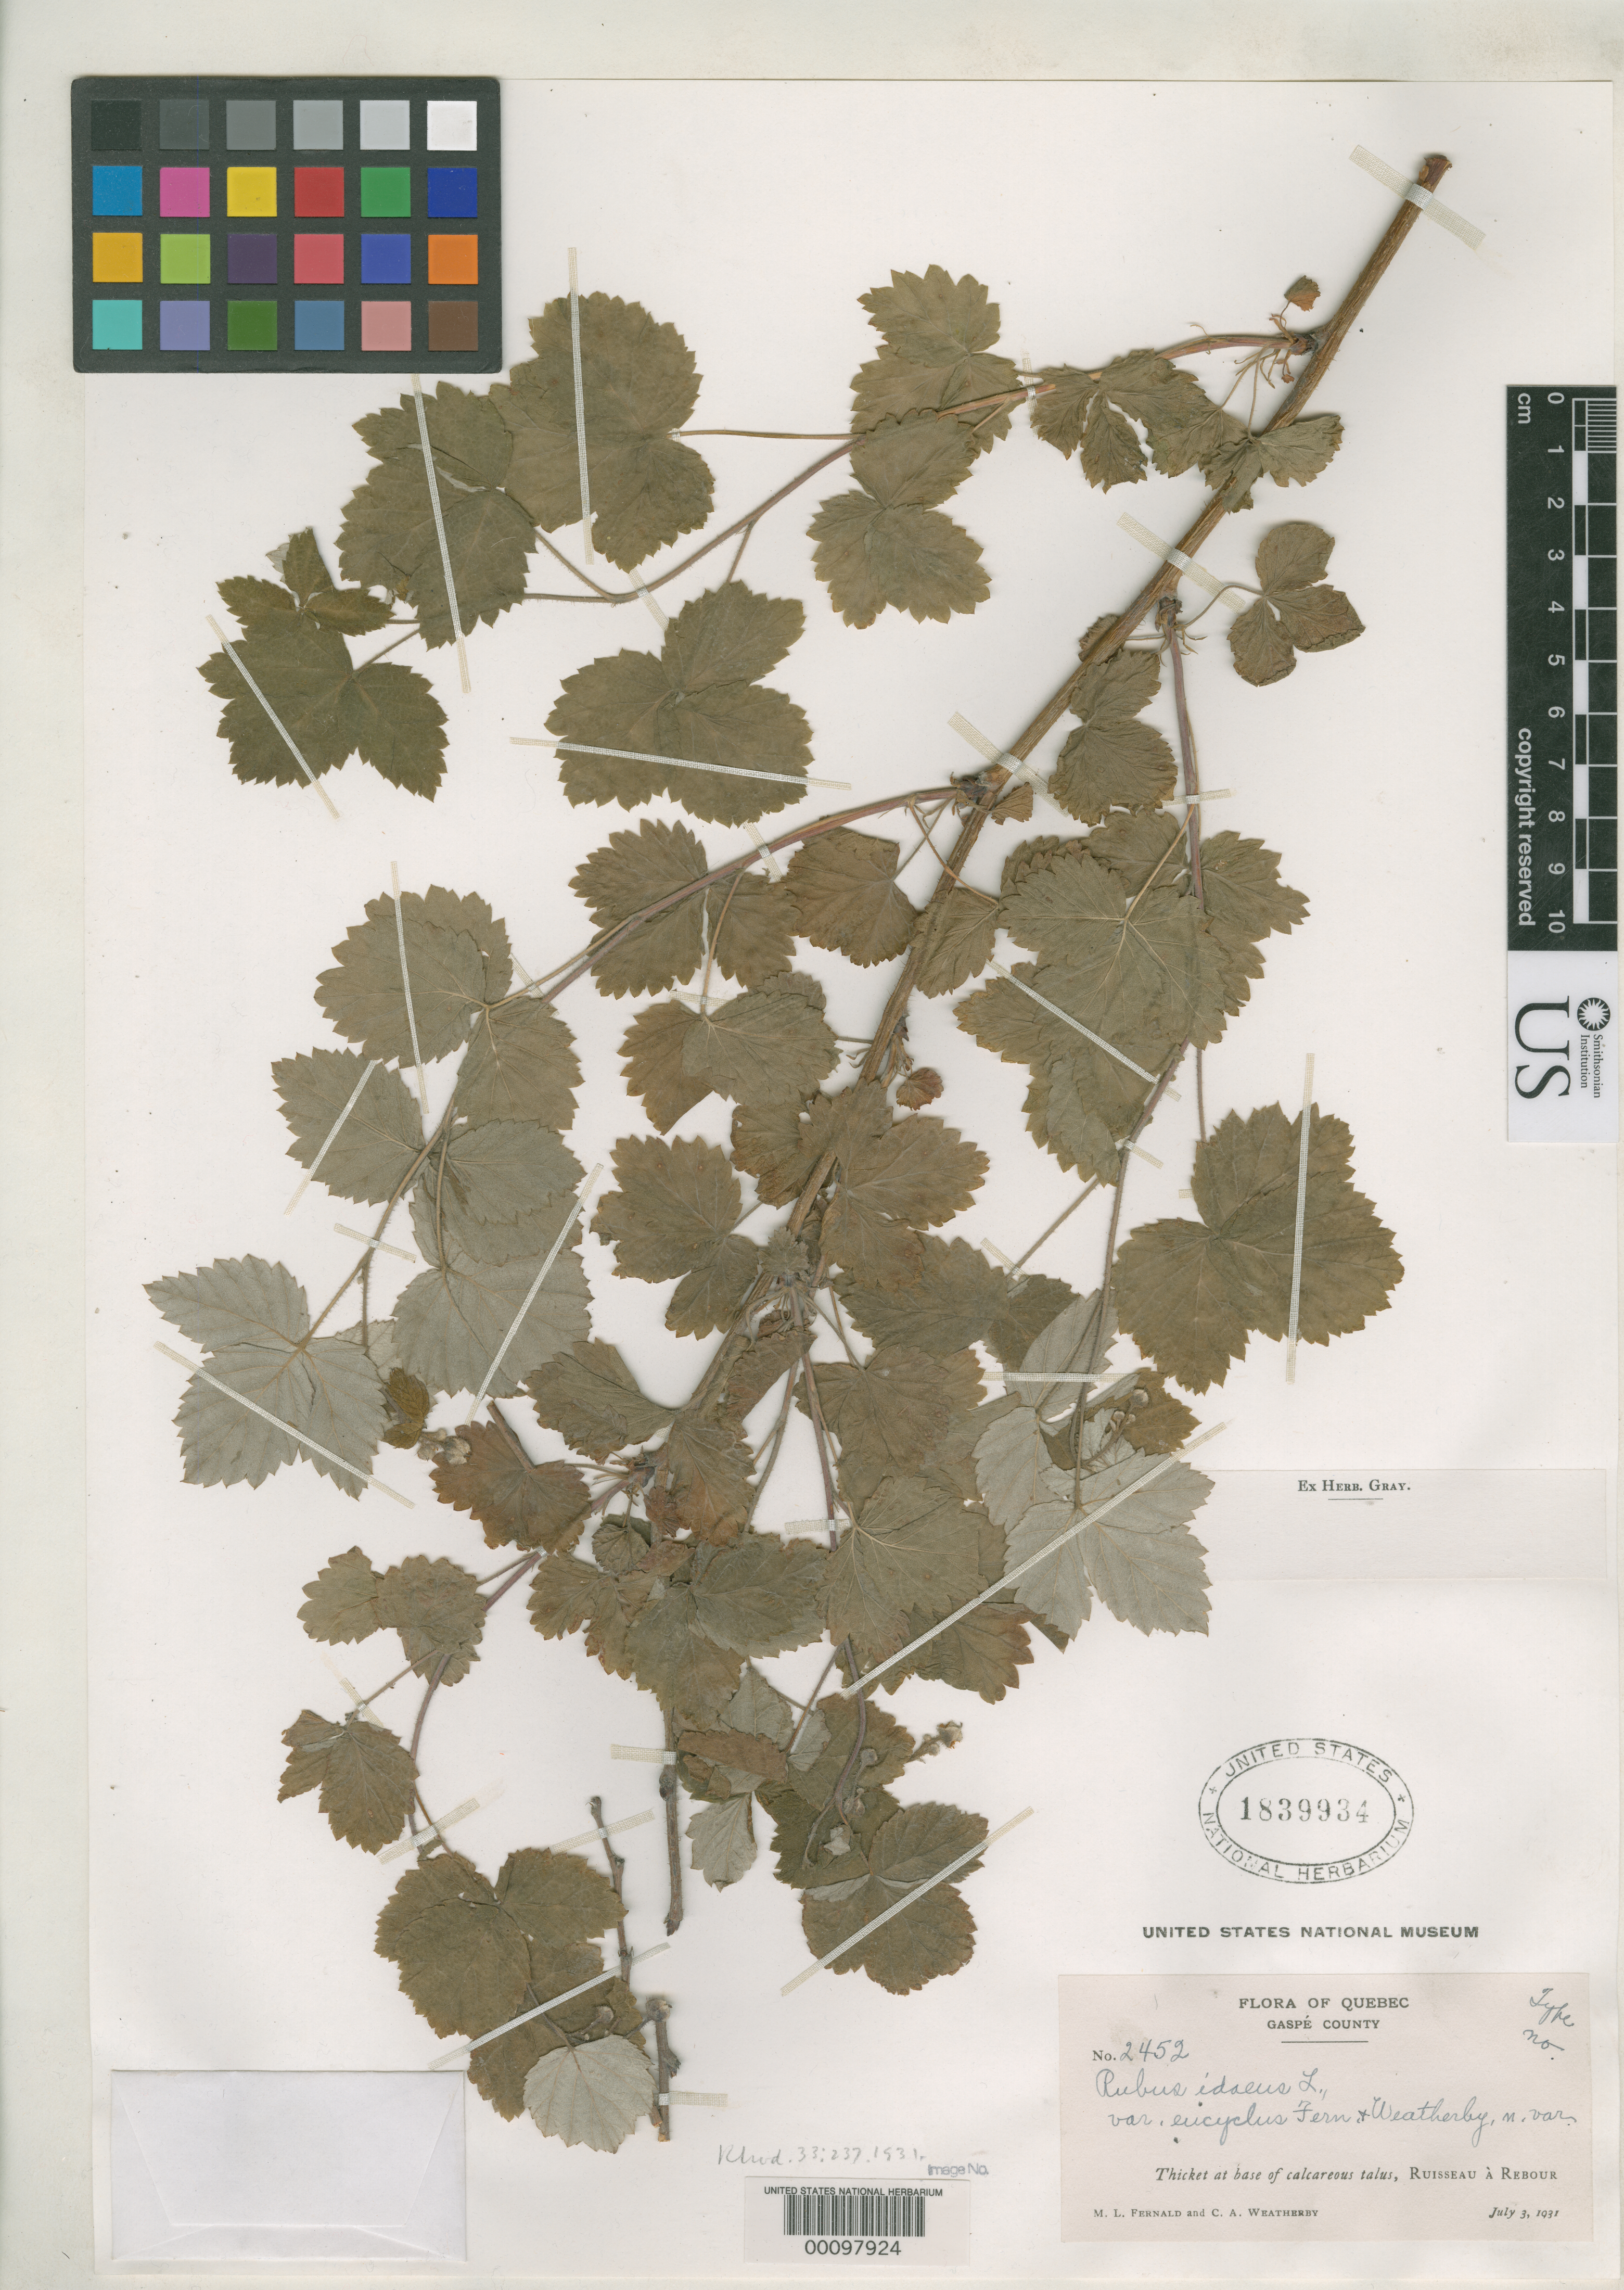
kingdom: Plantae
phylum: Tracheophyta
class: Magnoliopsida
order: Rosales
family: Rosaceae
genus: Rubus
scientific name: Rubus idaeus var. eucyclus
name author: Fernald & Weath.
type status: Isotype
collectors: M. L. Fernald & C. A. Weatherby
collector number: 2452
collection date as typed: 03 Jul 1931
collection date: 1931-07-03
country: Canada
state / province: Quebec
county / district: Gaspe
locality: Ruisseau a Rebour.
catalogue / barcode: US 1839934